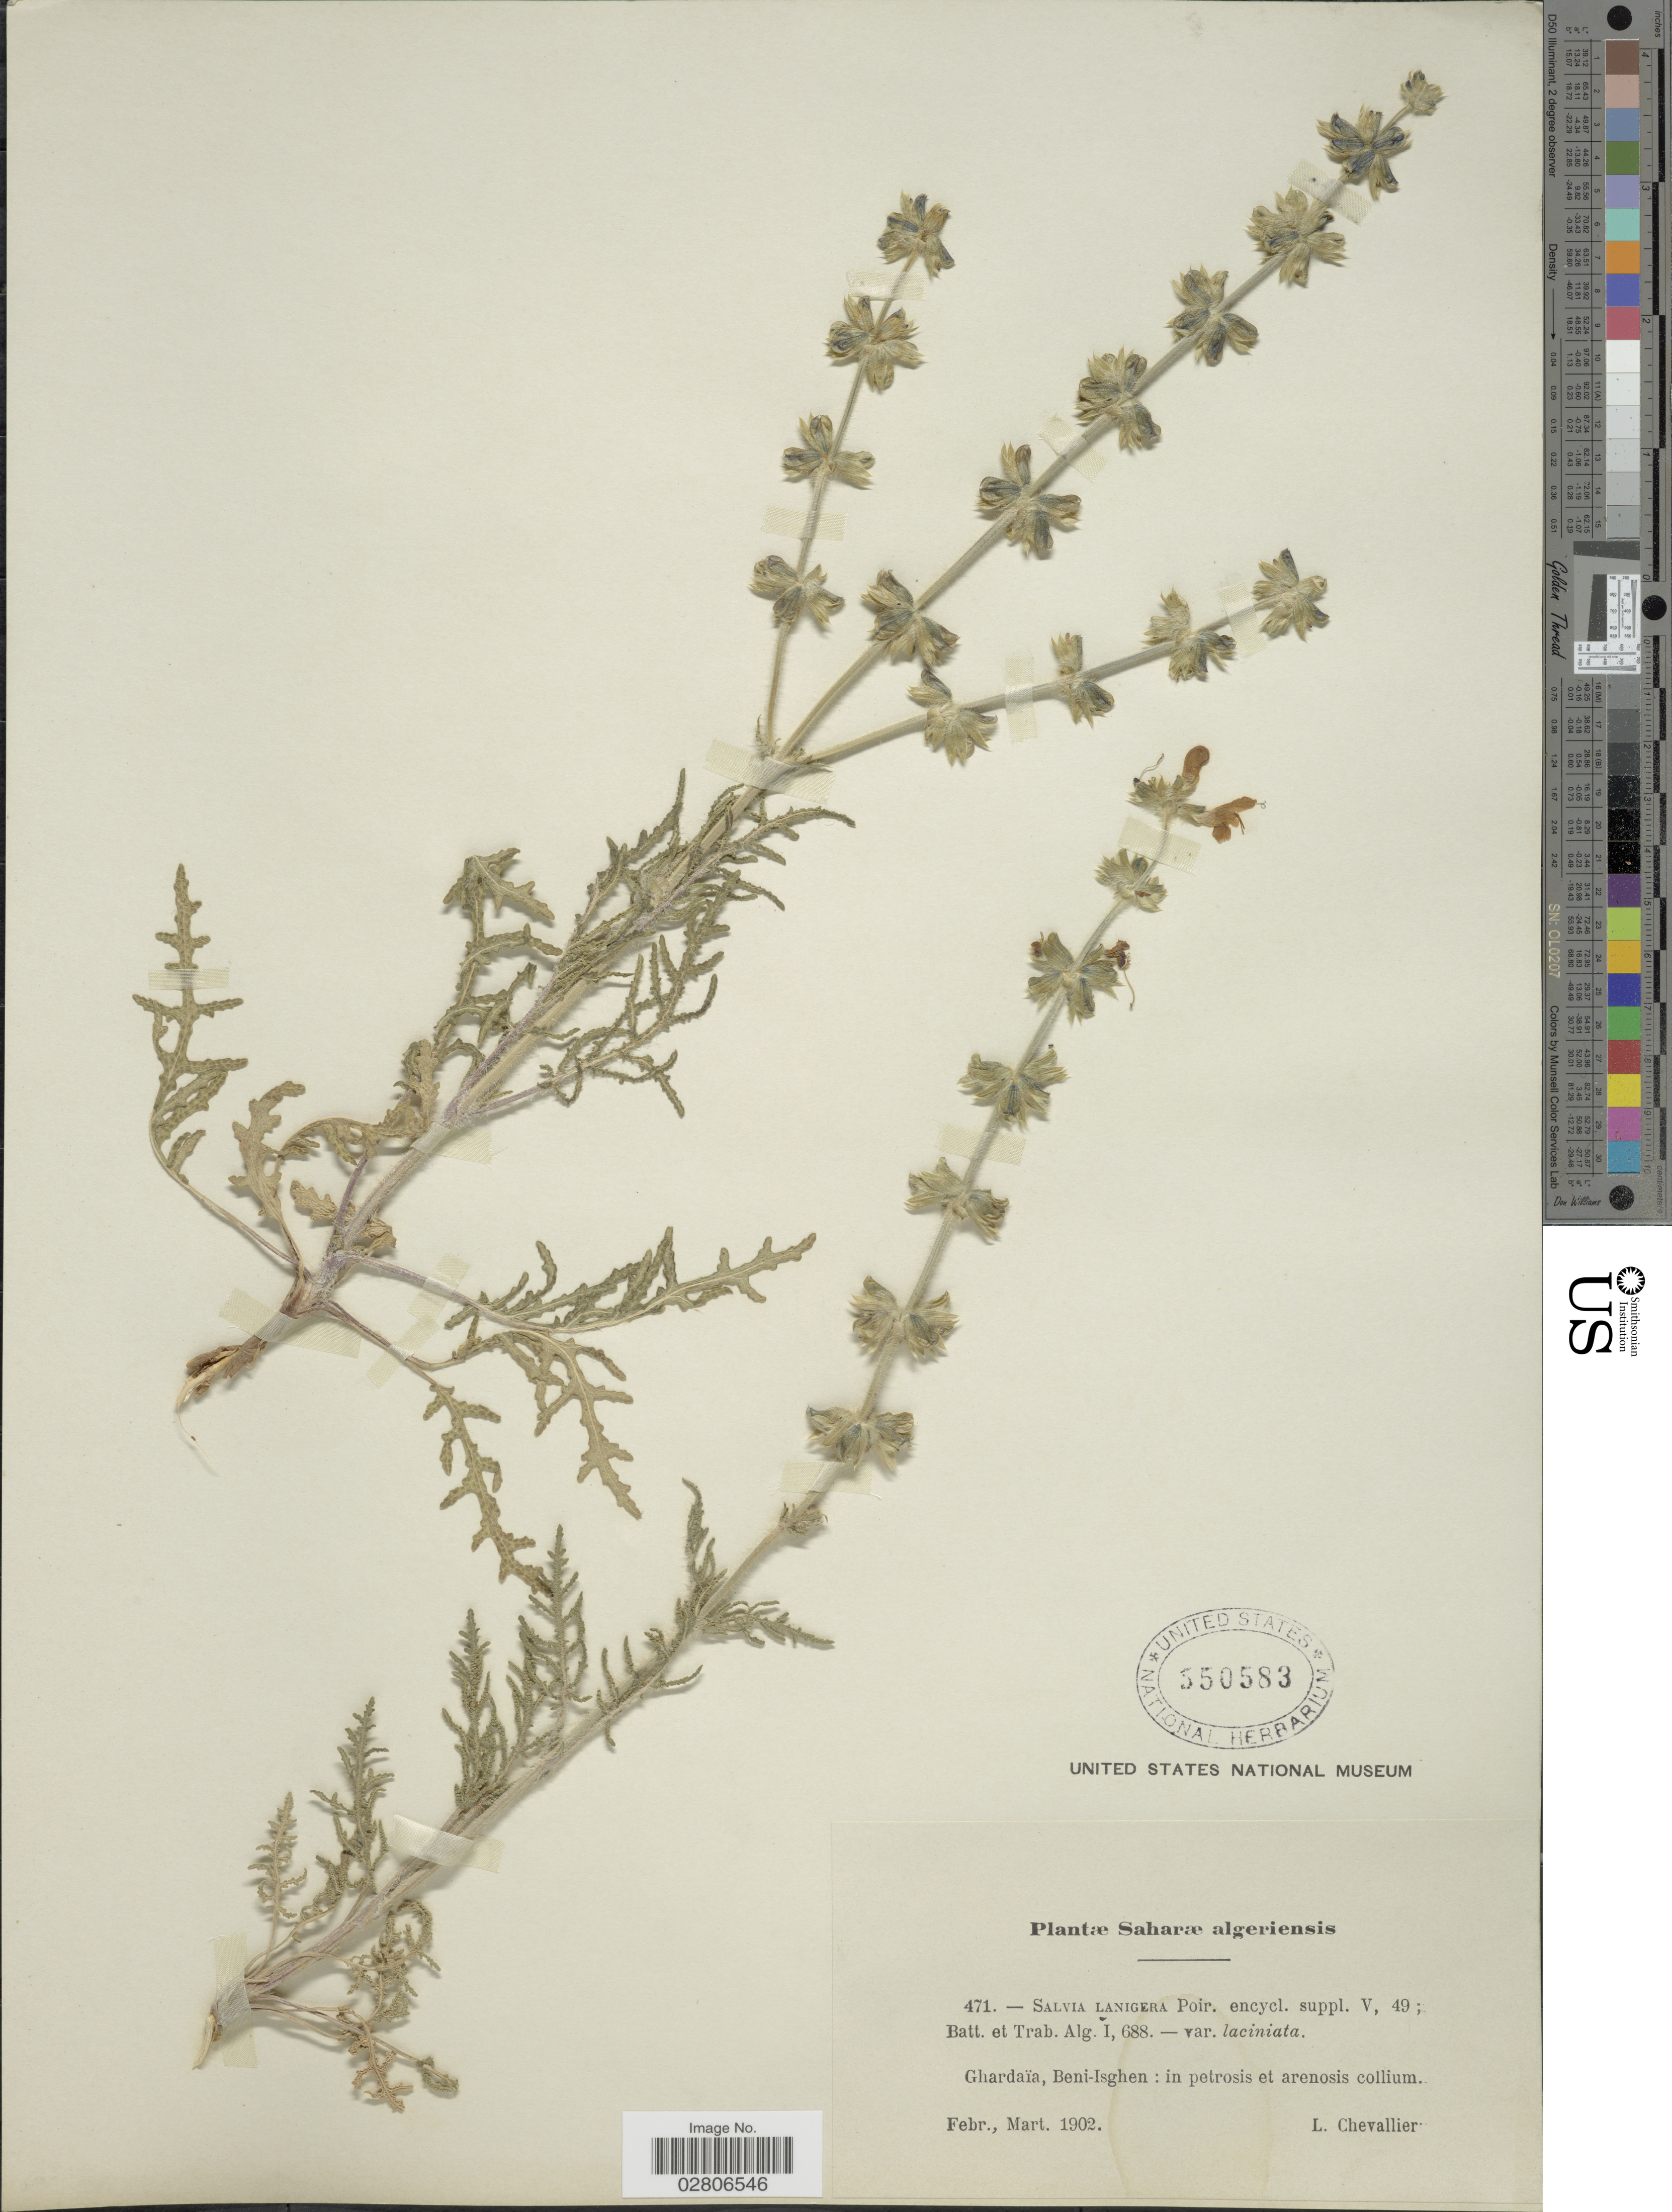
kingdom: Plantae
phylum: Tracheophyta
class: Magnoliopsida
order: Lamiales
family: Lamiaceae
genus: Salvia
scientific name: Salvia lanigera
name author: Poir.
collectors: L. Chevallier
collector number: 471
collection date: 1902-02/1902-03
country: Algeria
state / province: Ghardaïa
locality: Saharæ algeriensis, Beni-Isghen.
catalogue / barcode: US 550583